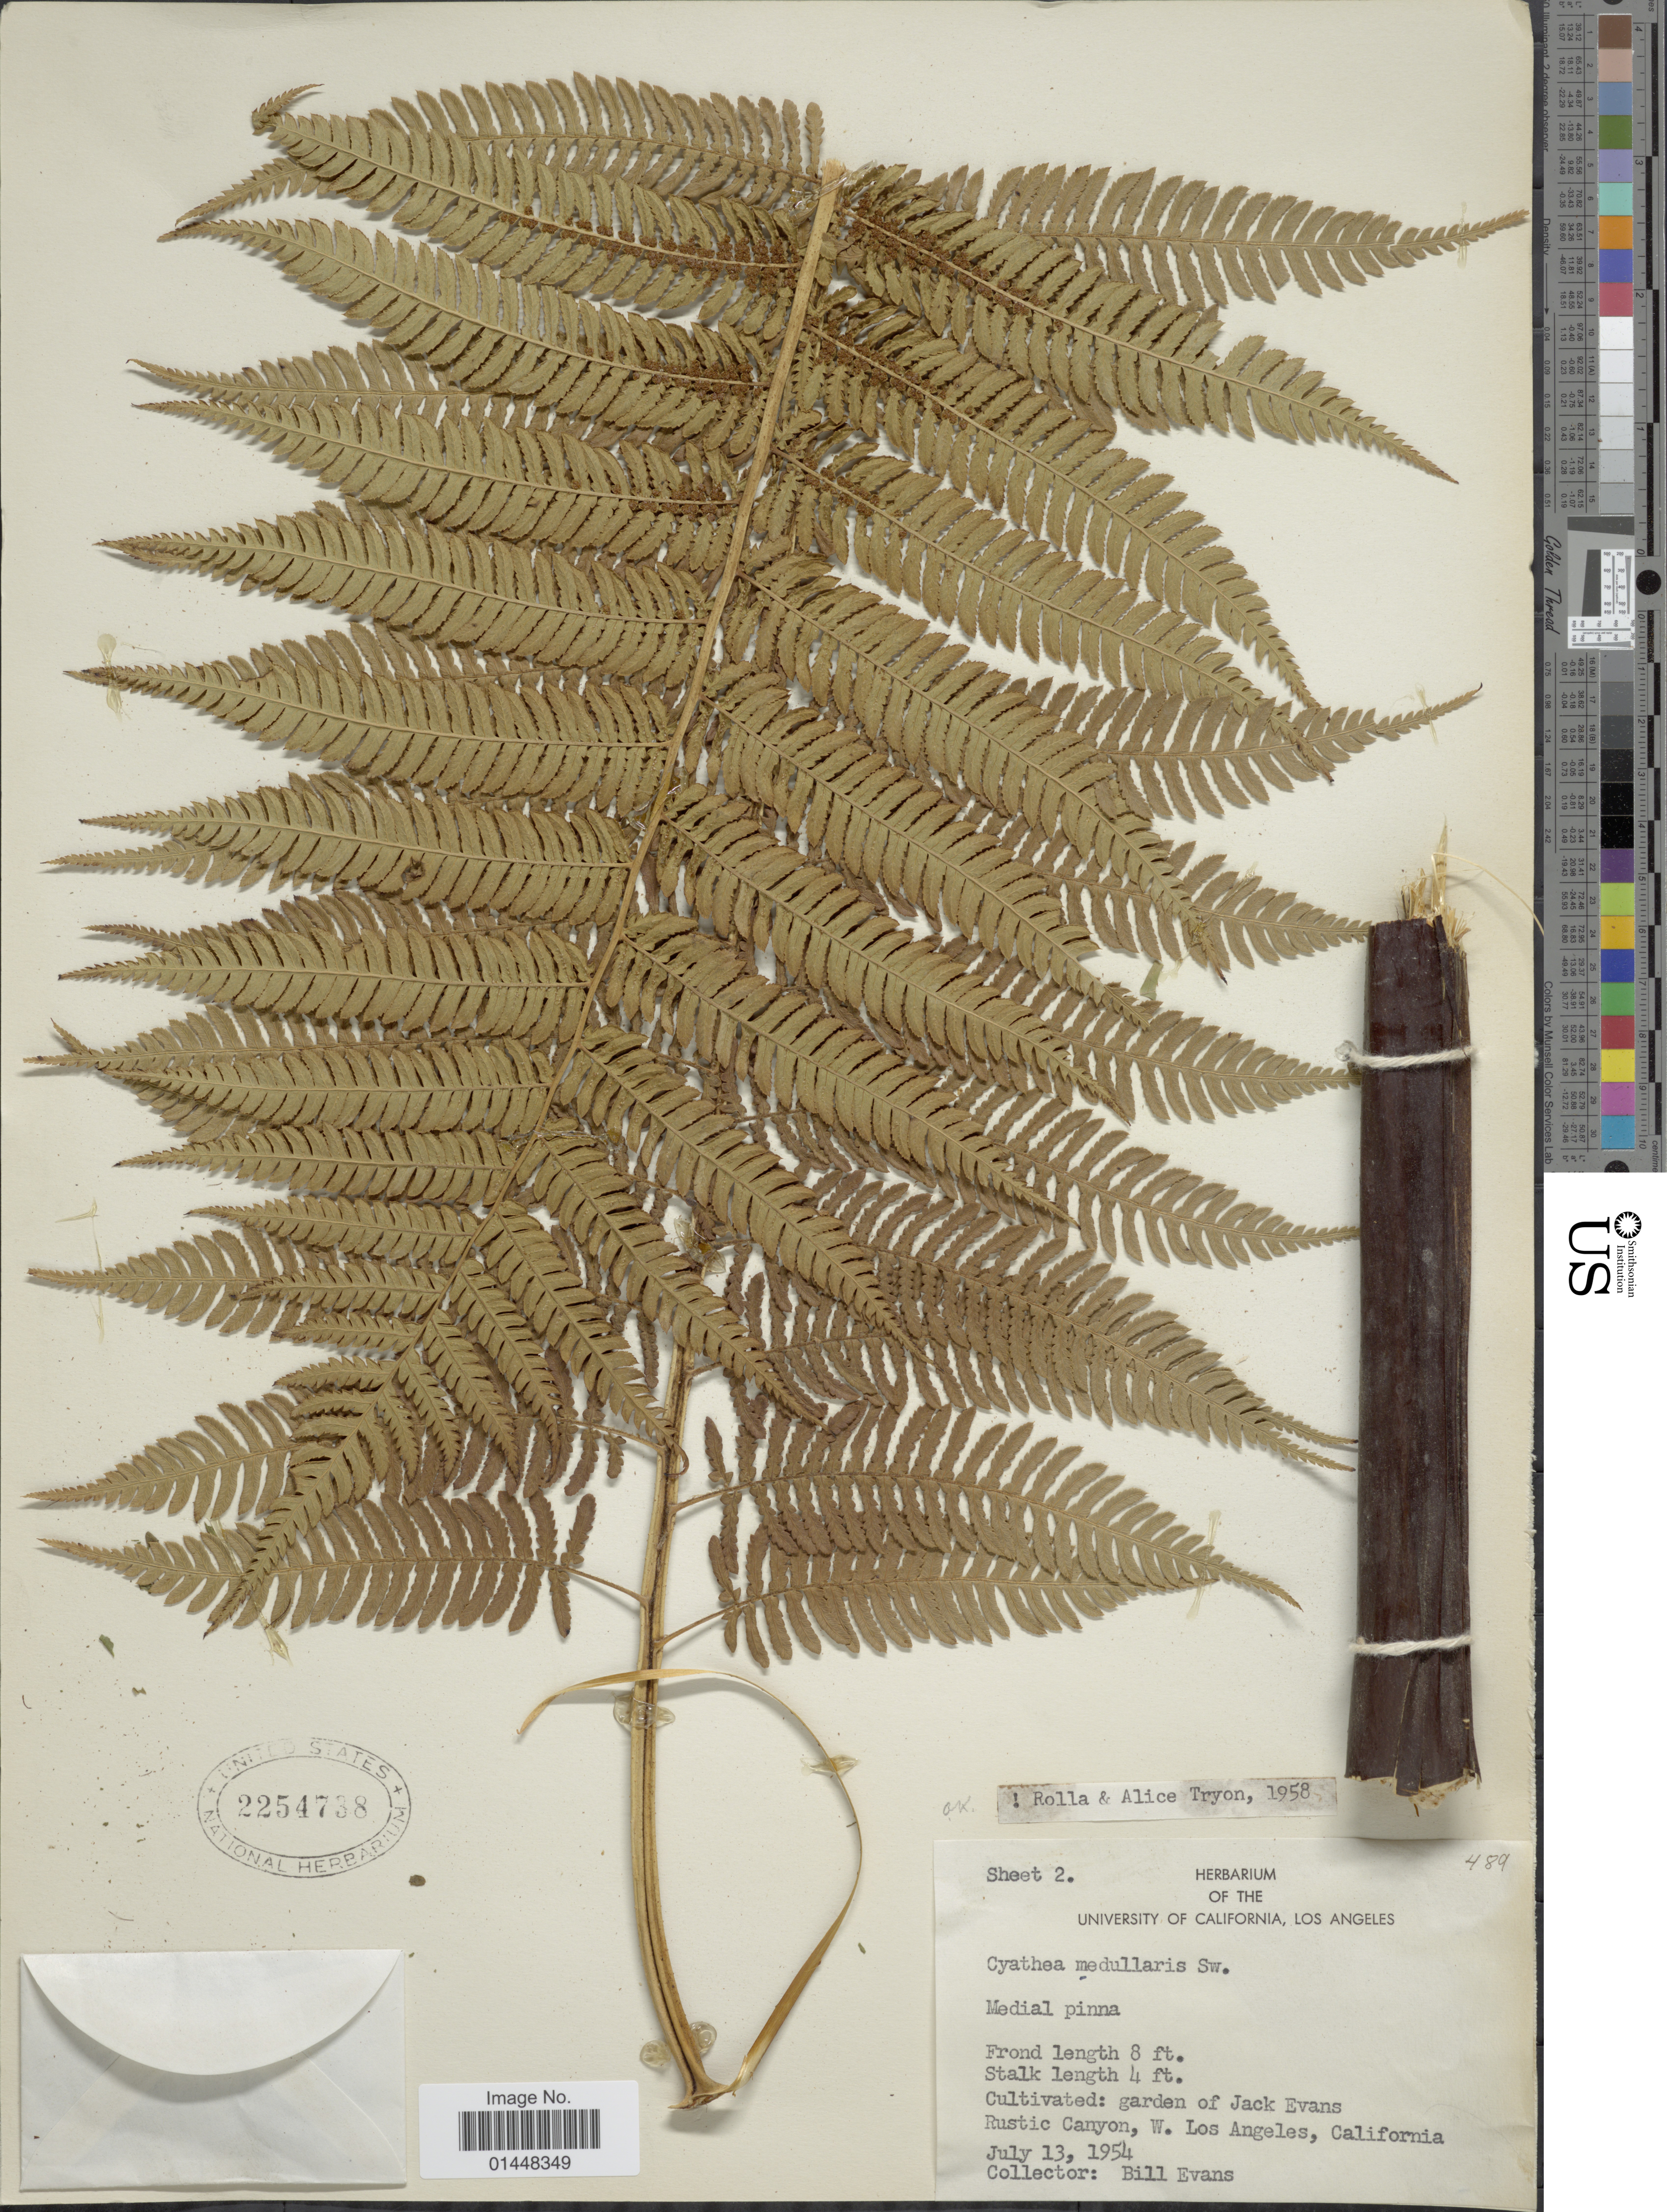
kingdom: Plantae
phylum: Tracheophyta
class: Polypodiopsida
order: Cyatheales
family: Cyatheaceae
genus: Cyathea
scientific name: Cyathea medullaris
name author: (G. Forst.) Sw.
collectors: B. Evans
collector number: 489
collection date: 1954-07-13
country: United States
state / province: California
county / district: Los Angeles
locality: Garden of Jack Evans, Rustic Canyon, W. Los Angeles, California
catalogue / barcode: US 2254738